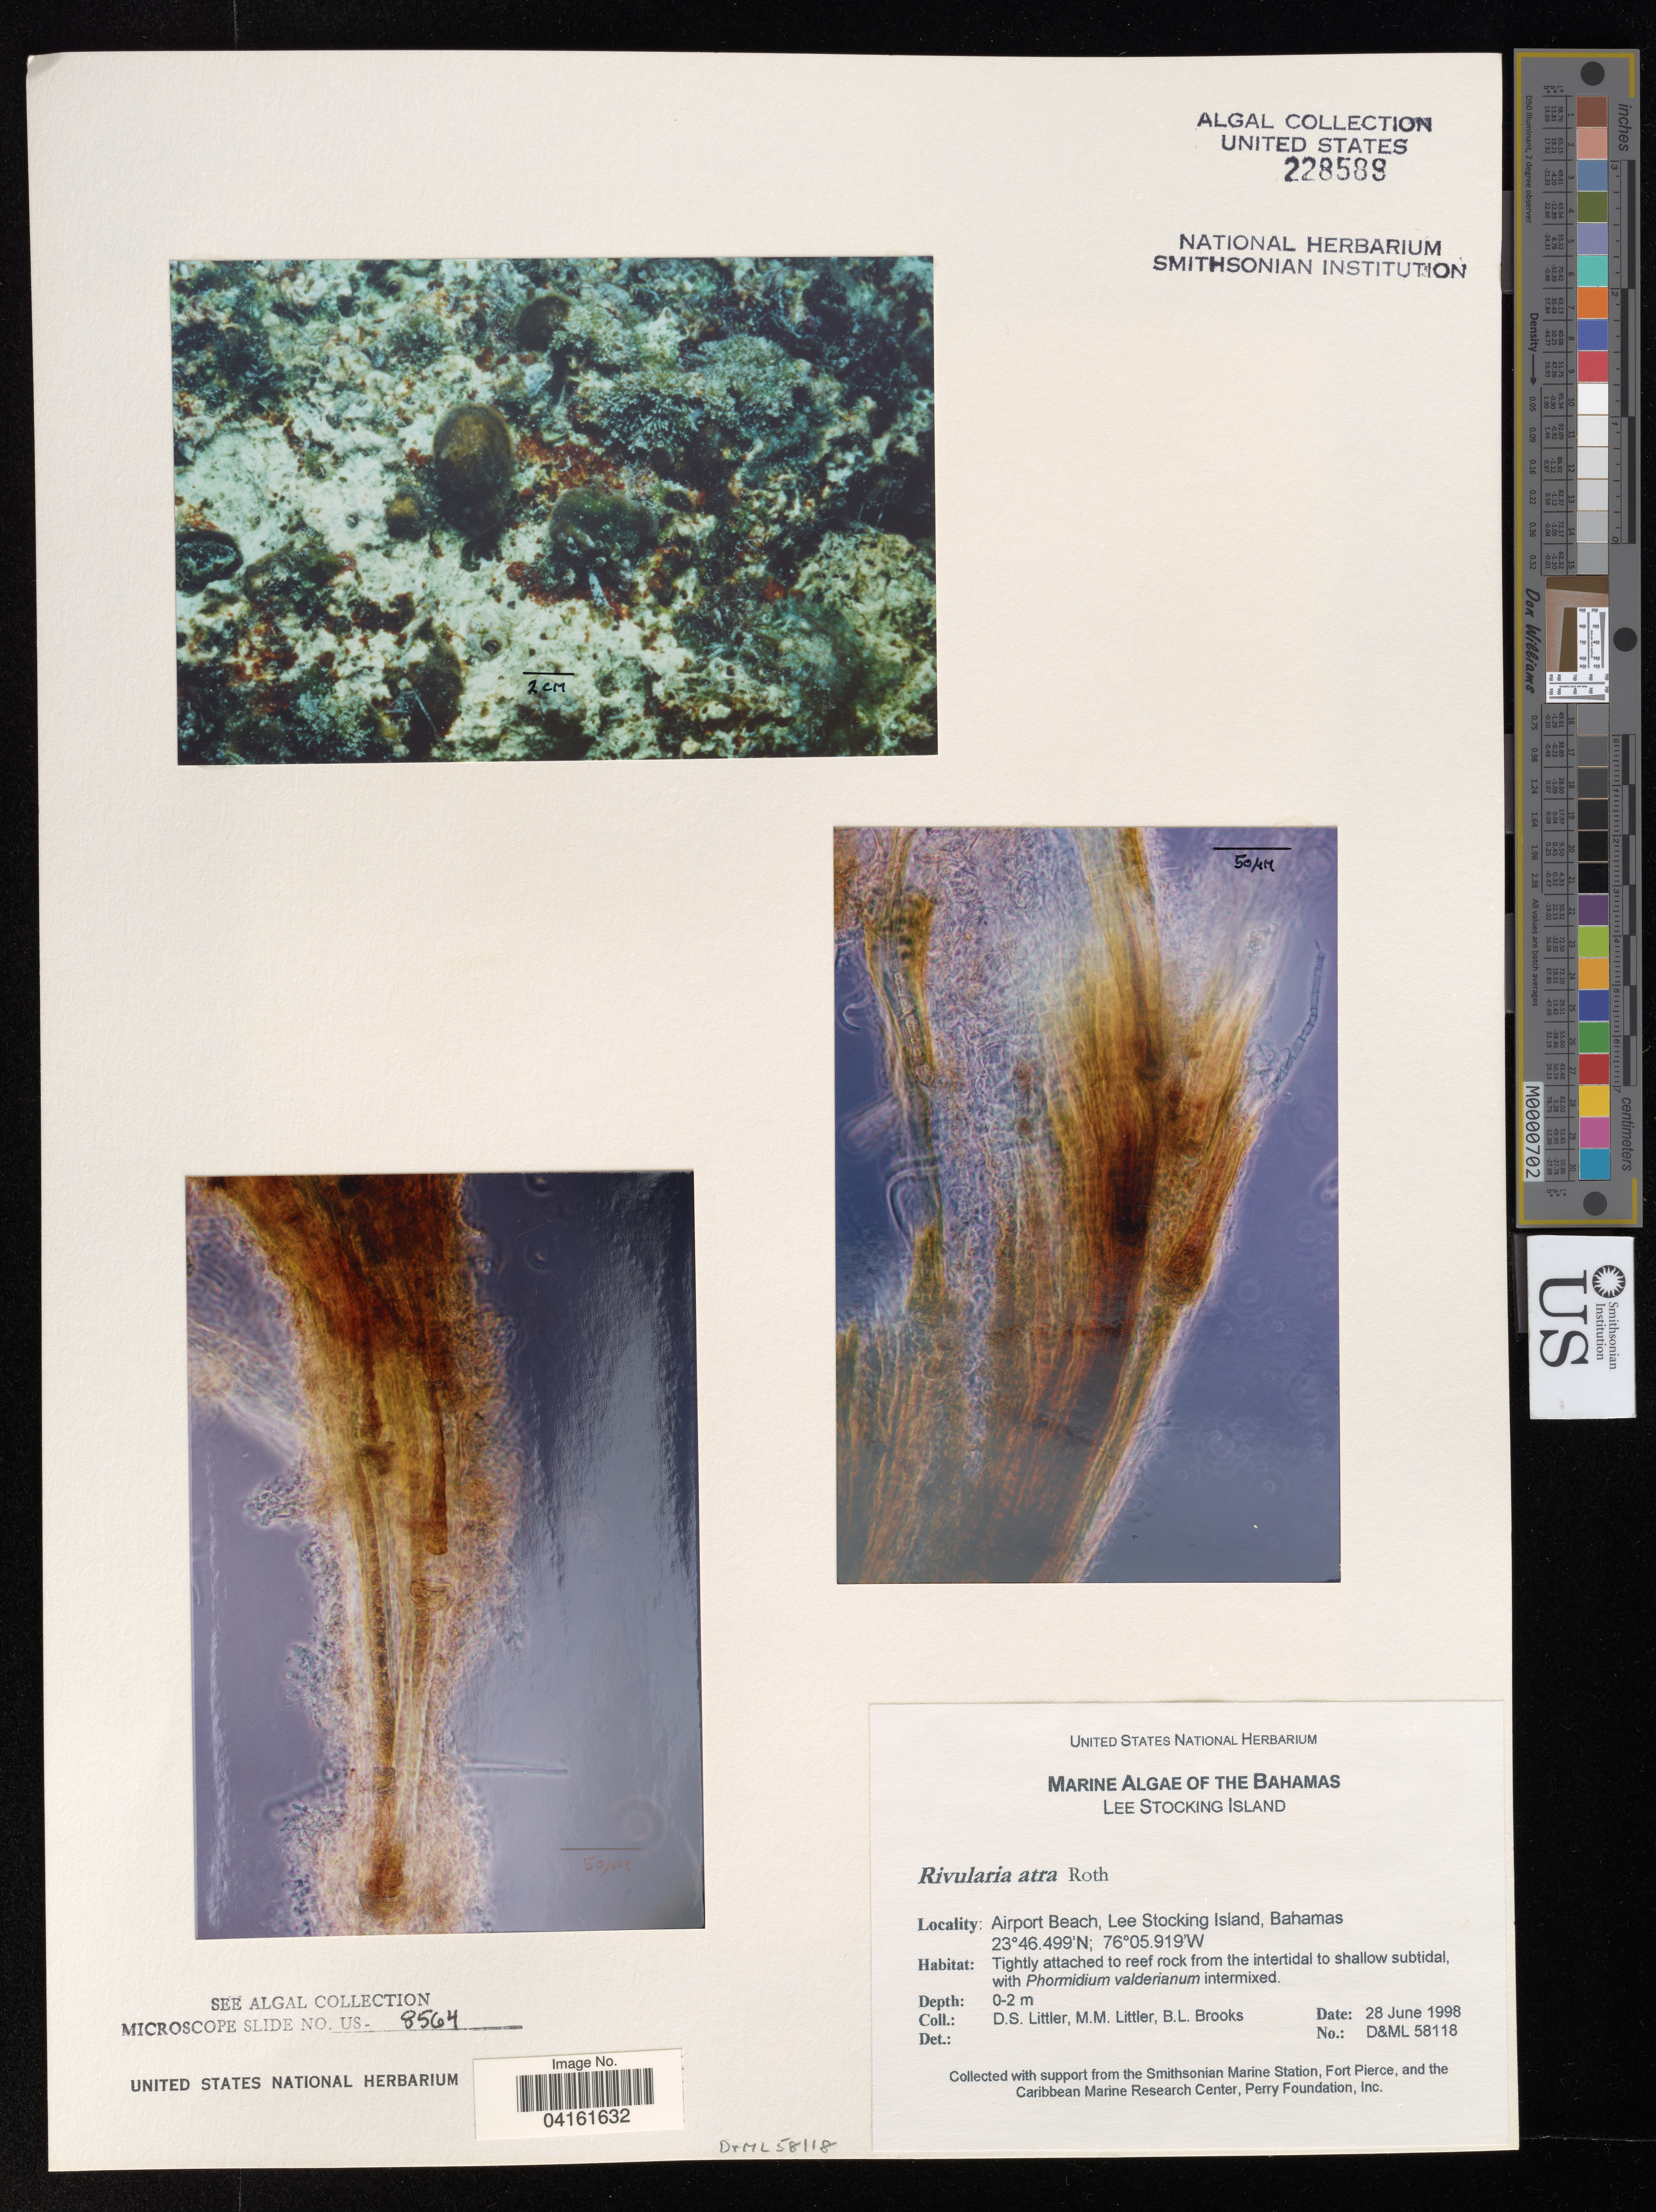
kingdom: Bacteria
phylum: Cyanobacteria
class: Cyanobacteriia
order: Cyanobacteriales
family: Nostocaceae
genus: Rivularia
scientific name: Rivularia atra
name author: Roth ex Bornet & Flahault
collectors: D. S. Littler, M. M. Littler & B. Brooks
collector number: D&ML 58118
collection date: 1998-06-28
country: Bahamas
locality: Airport Beach. Lee Stocking Island.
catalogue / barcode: US 228589